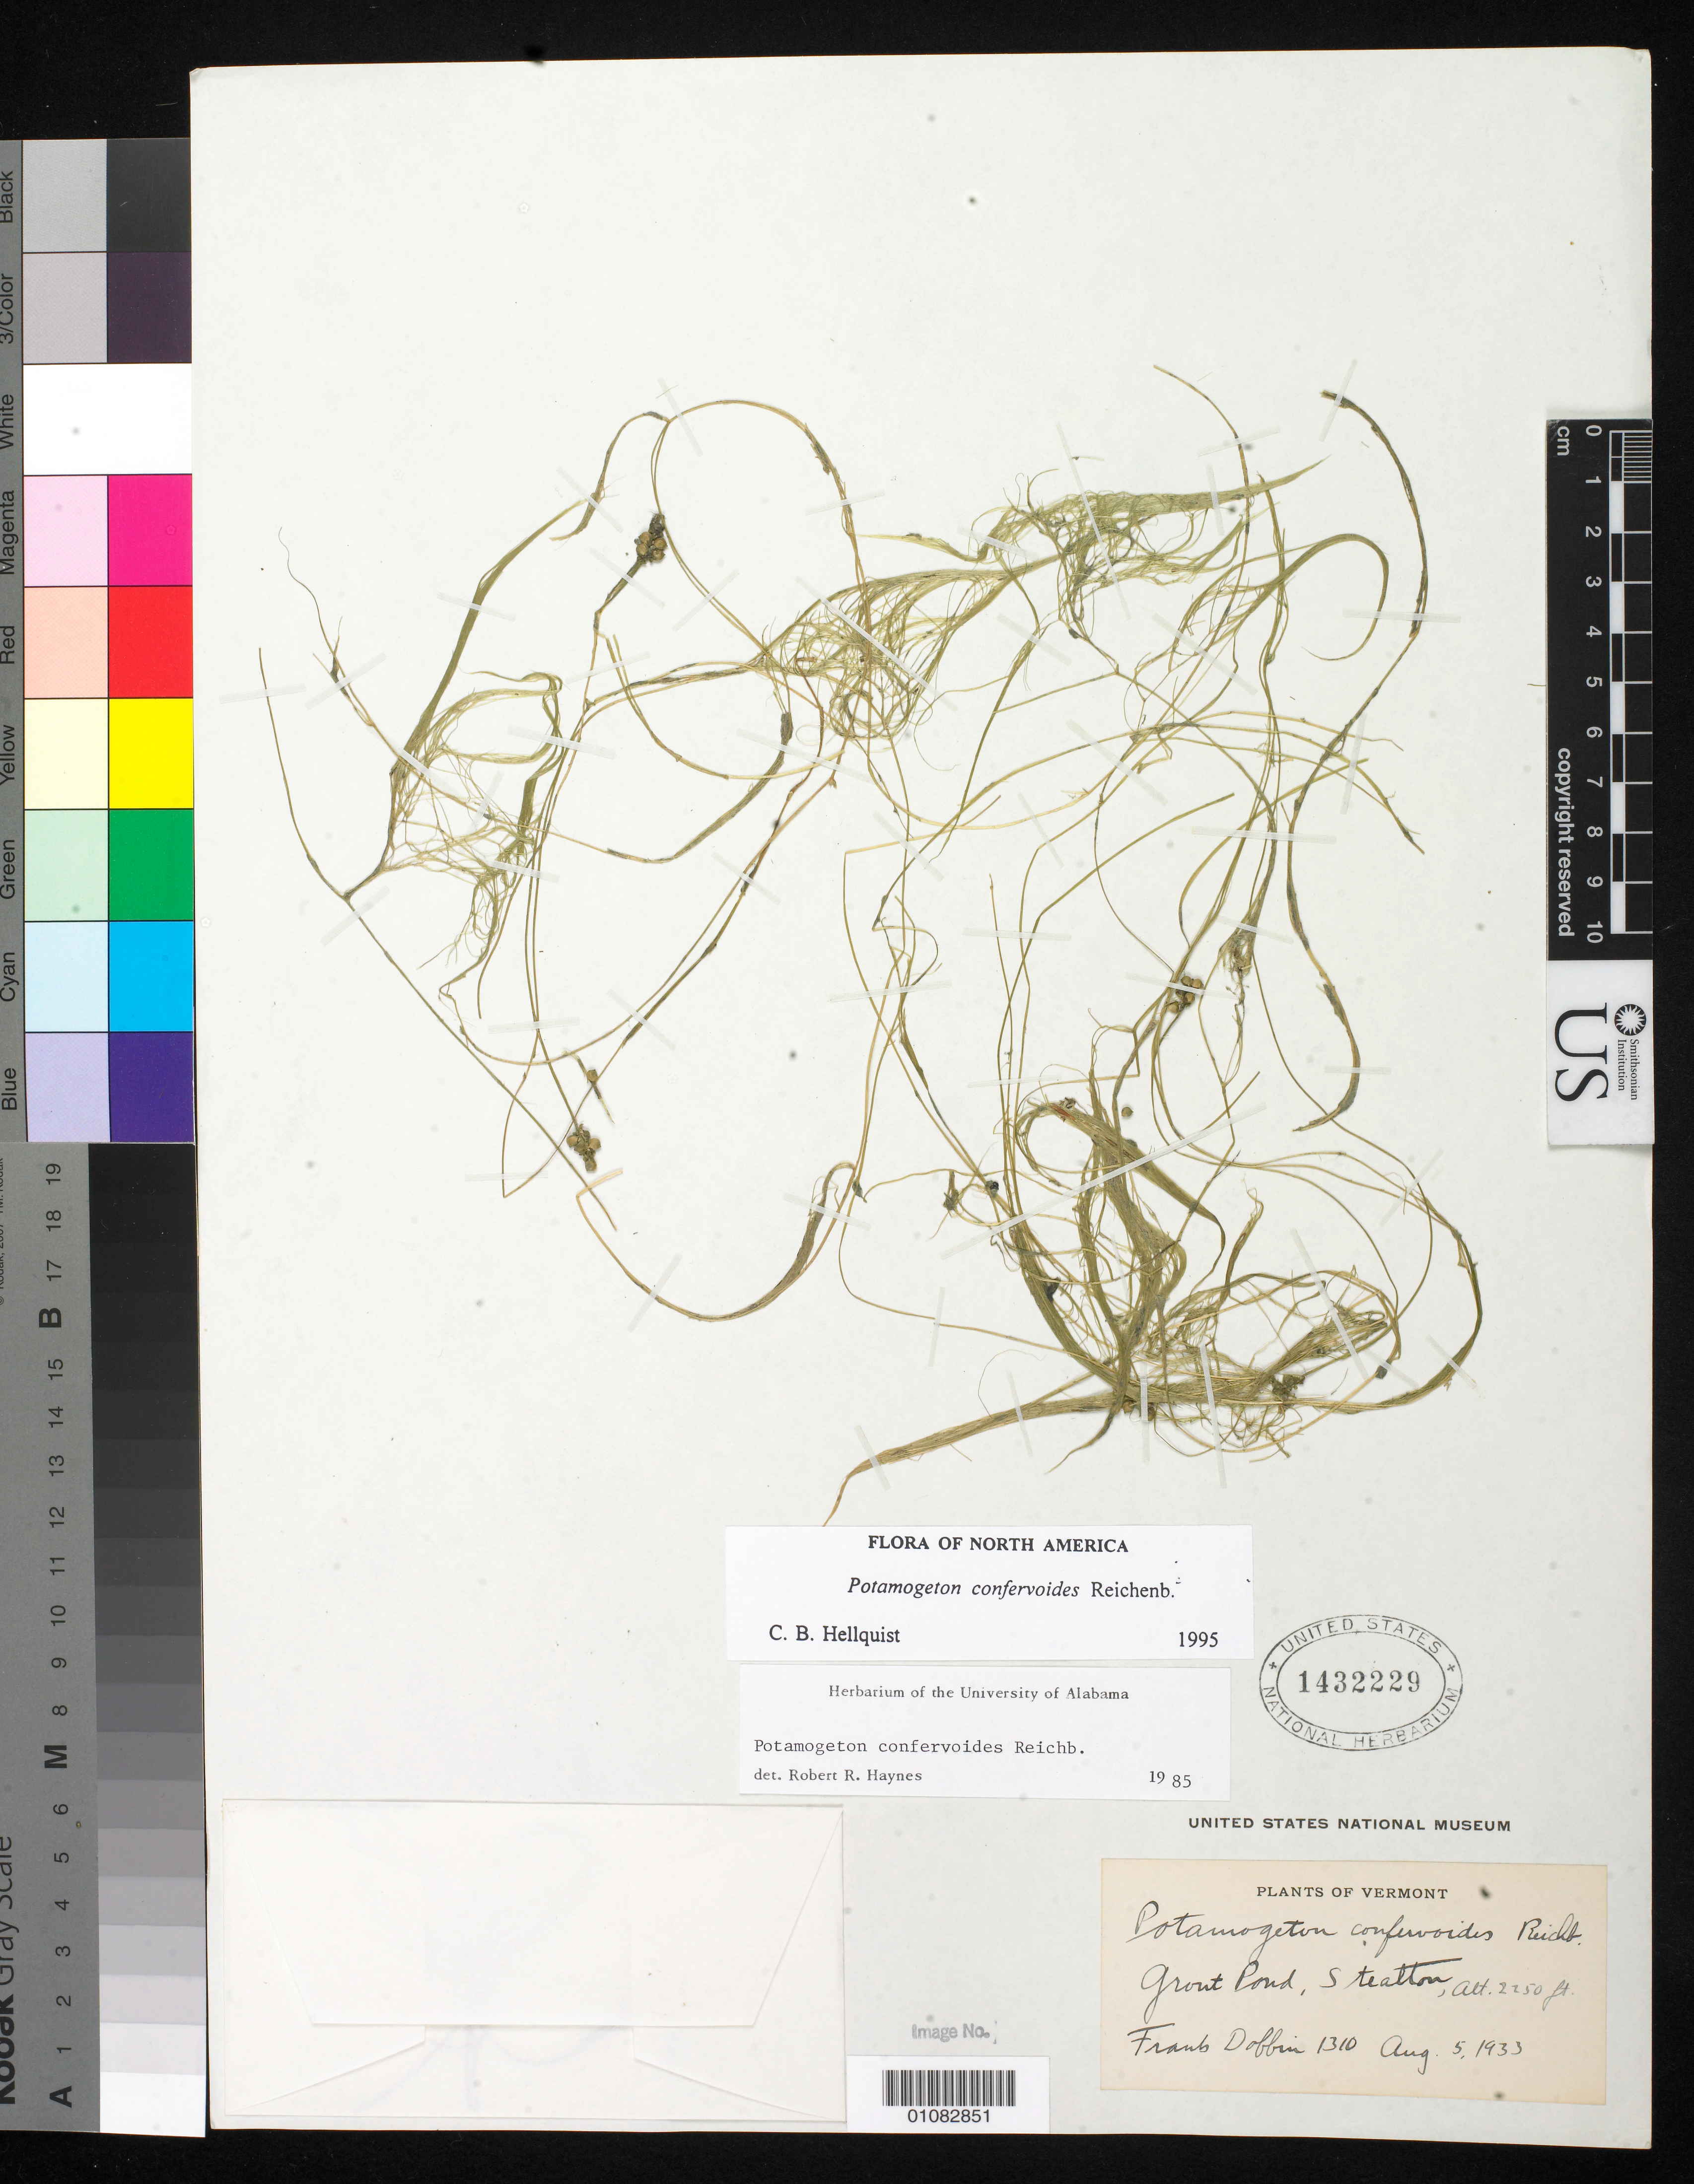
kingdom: Plantae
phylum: Tracheophyta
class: Liliopsida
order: Alismatales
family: Potamogetonaceae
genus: Potamogeton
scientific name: Potamogeton confervoides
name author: Rchb.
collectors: F. Dobbin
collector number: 1310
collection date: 1933-08-05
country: United States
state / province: Vermont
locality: Stratton, Grout Pond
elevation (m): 686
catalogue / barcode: US 1432229